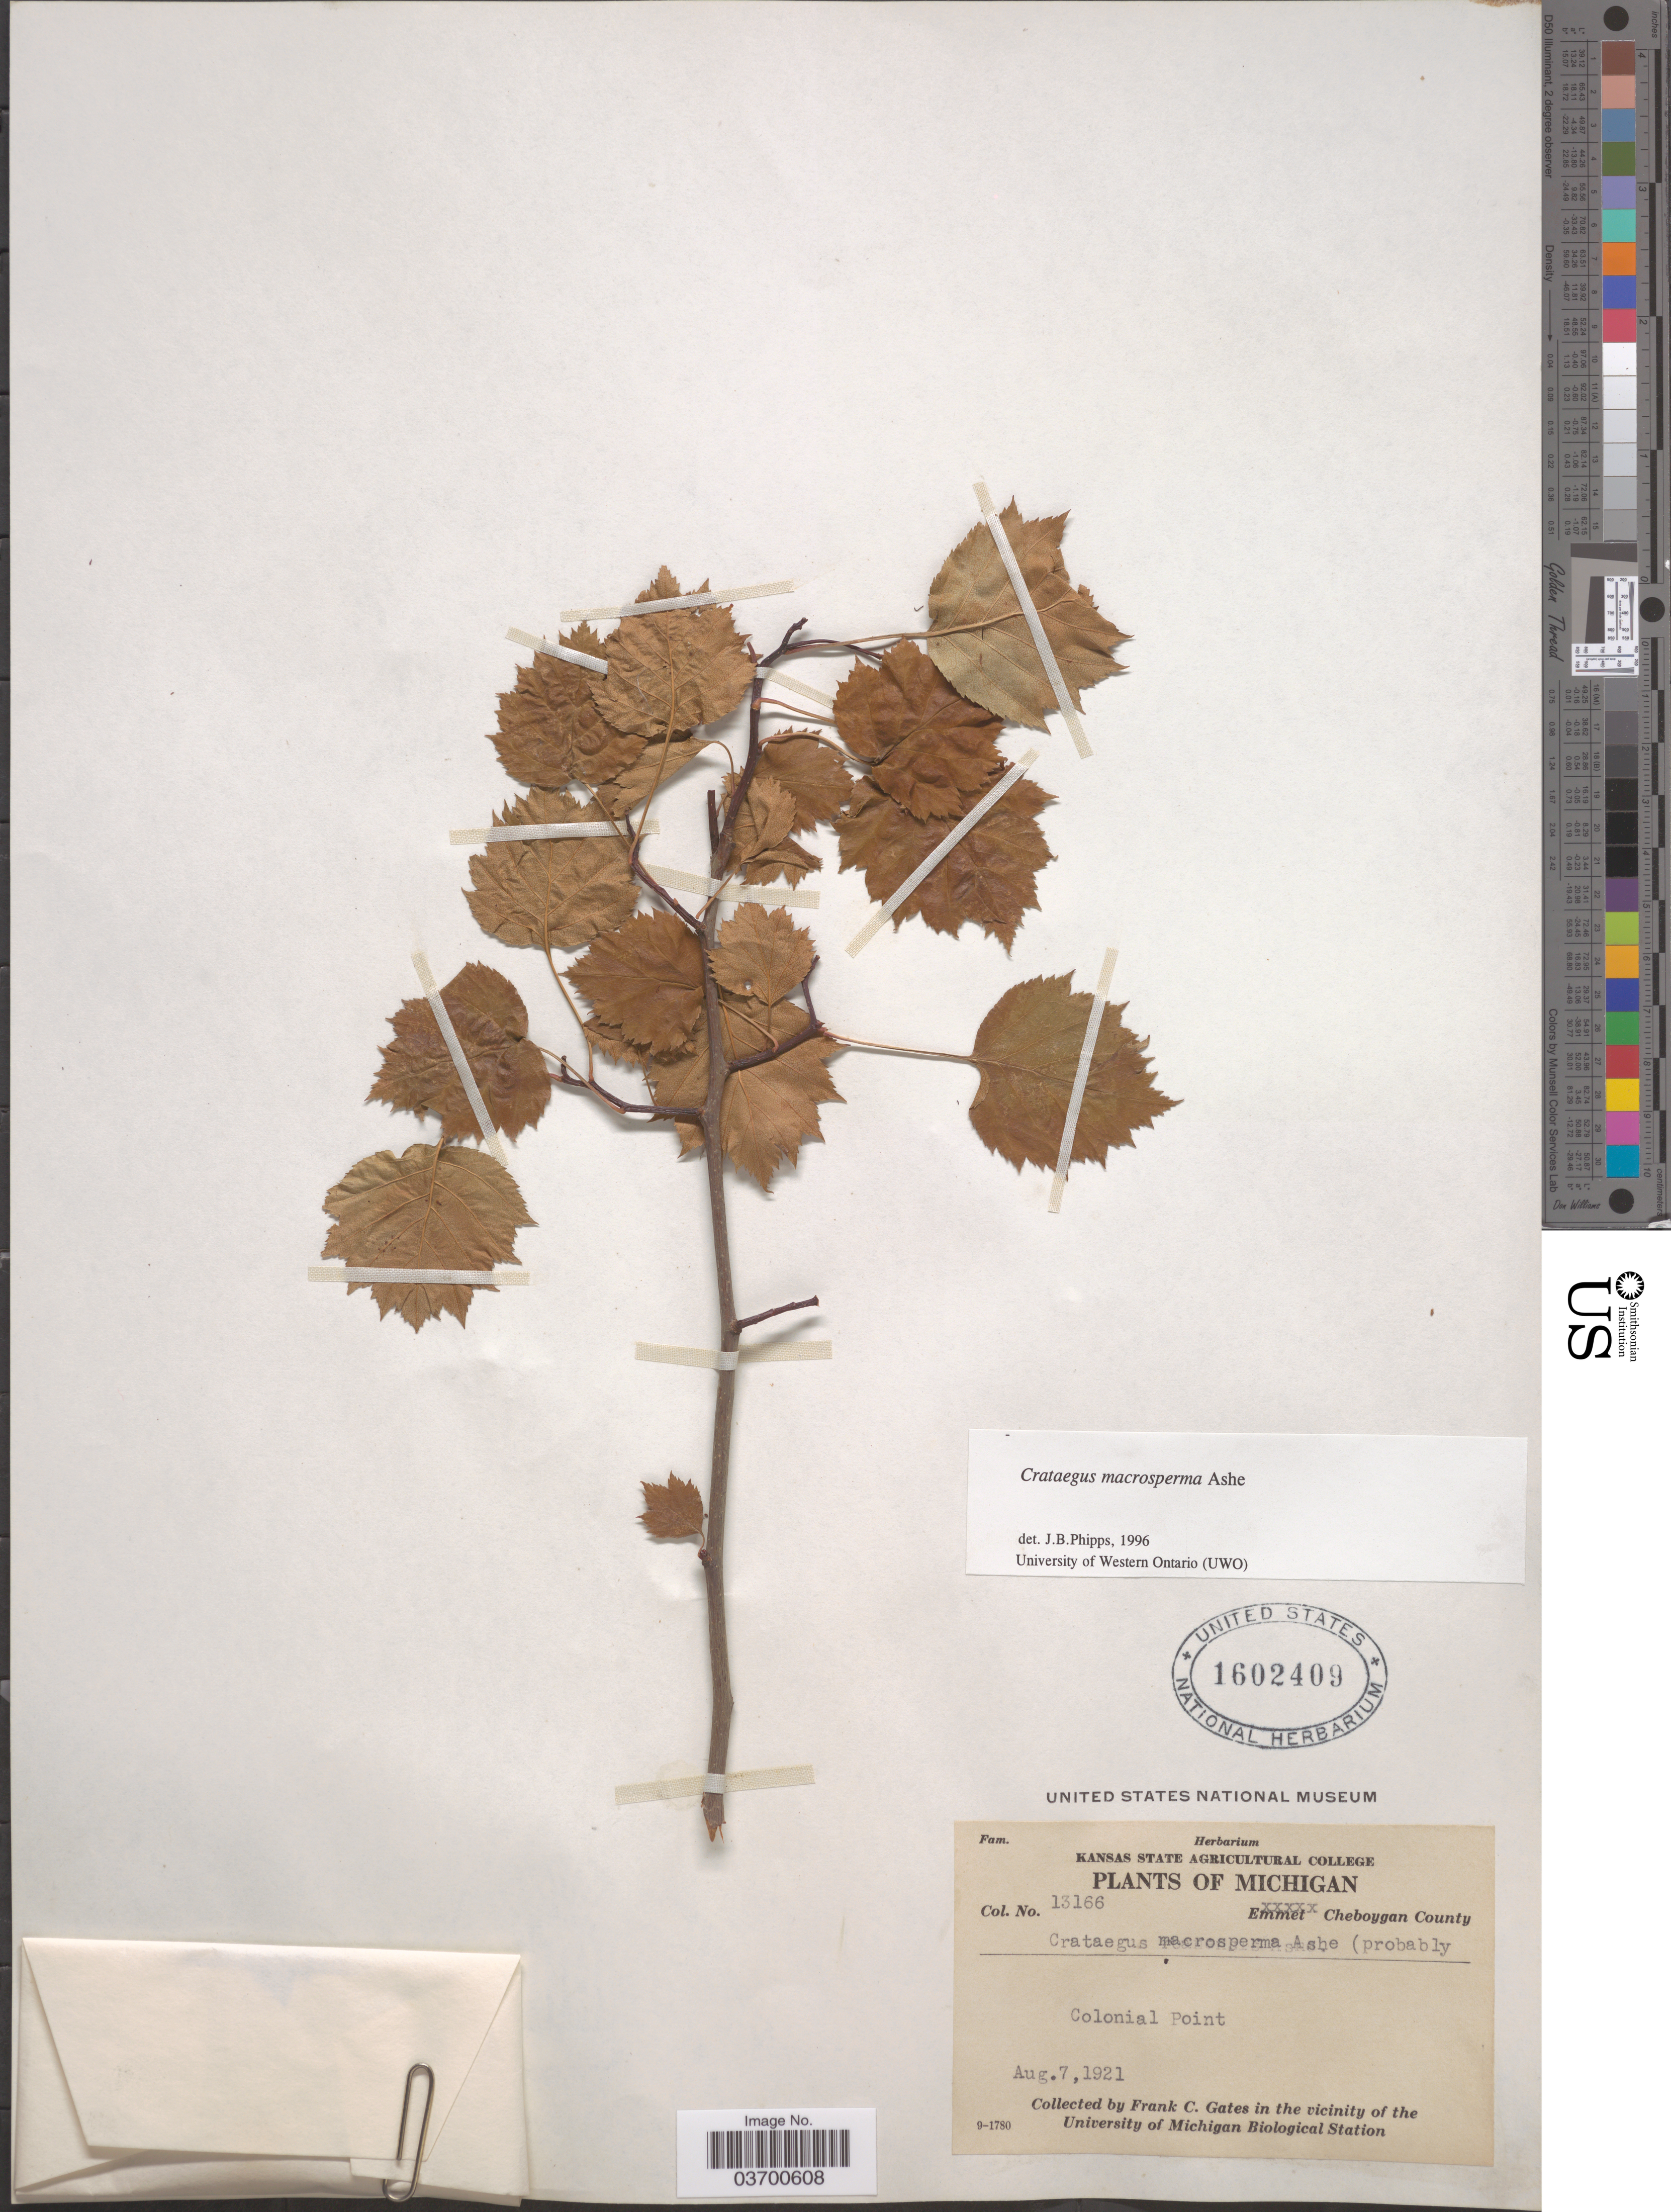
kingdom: Plantae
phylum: Tracheophyta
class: Magnoliopsida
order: Rosales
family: Rosaceae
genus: Crataegus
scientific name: Crataegus macrosperma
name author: Ashe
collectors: F. C. Gates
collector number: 13166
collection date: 1921-08-07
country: United States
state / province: Michigan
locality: Cheboygan County. Colonial Point. Vicinity of the University of Michigan Biological Station.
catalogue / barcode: US 1602409